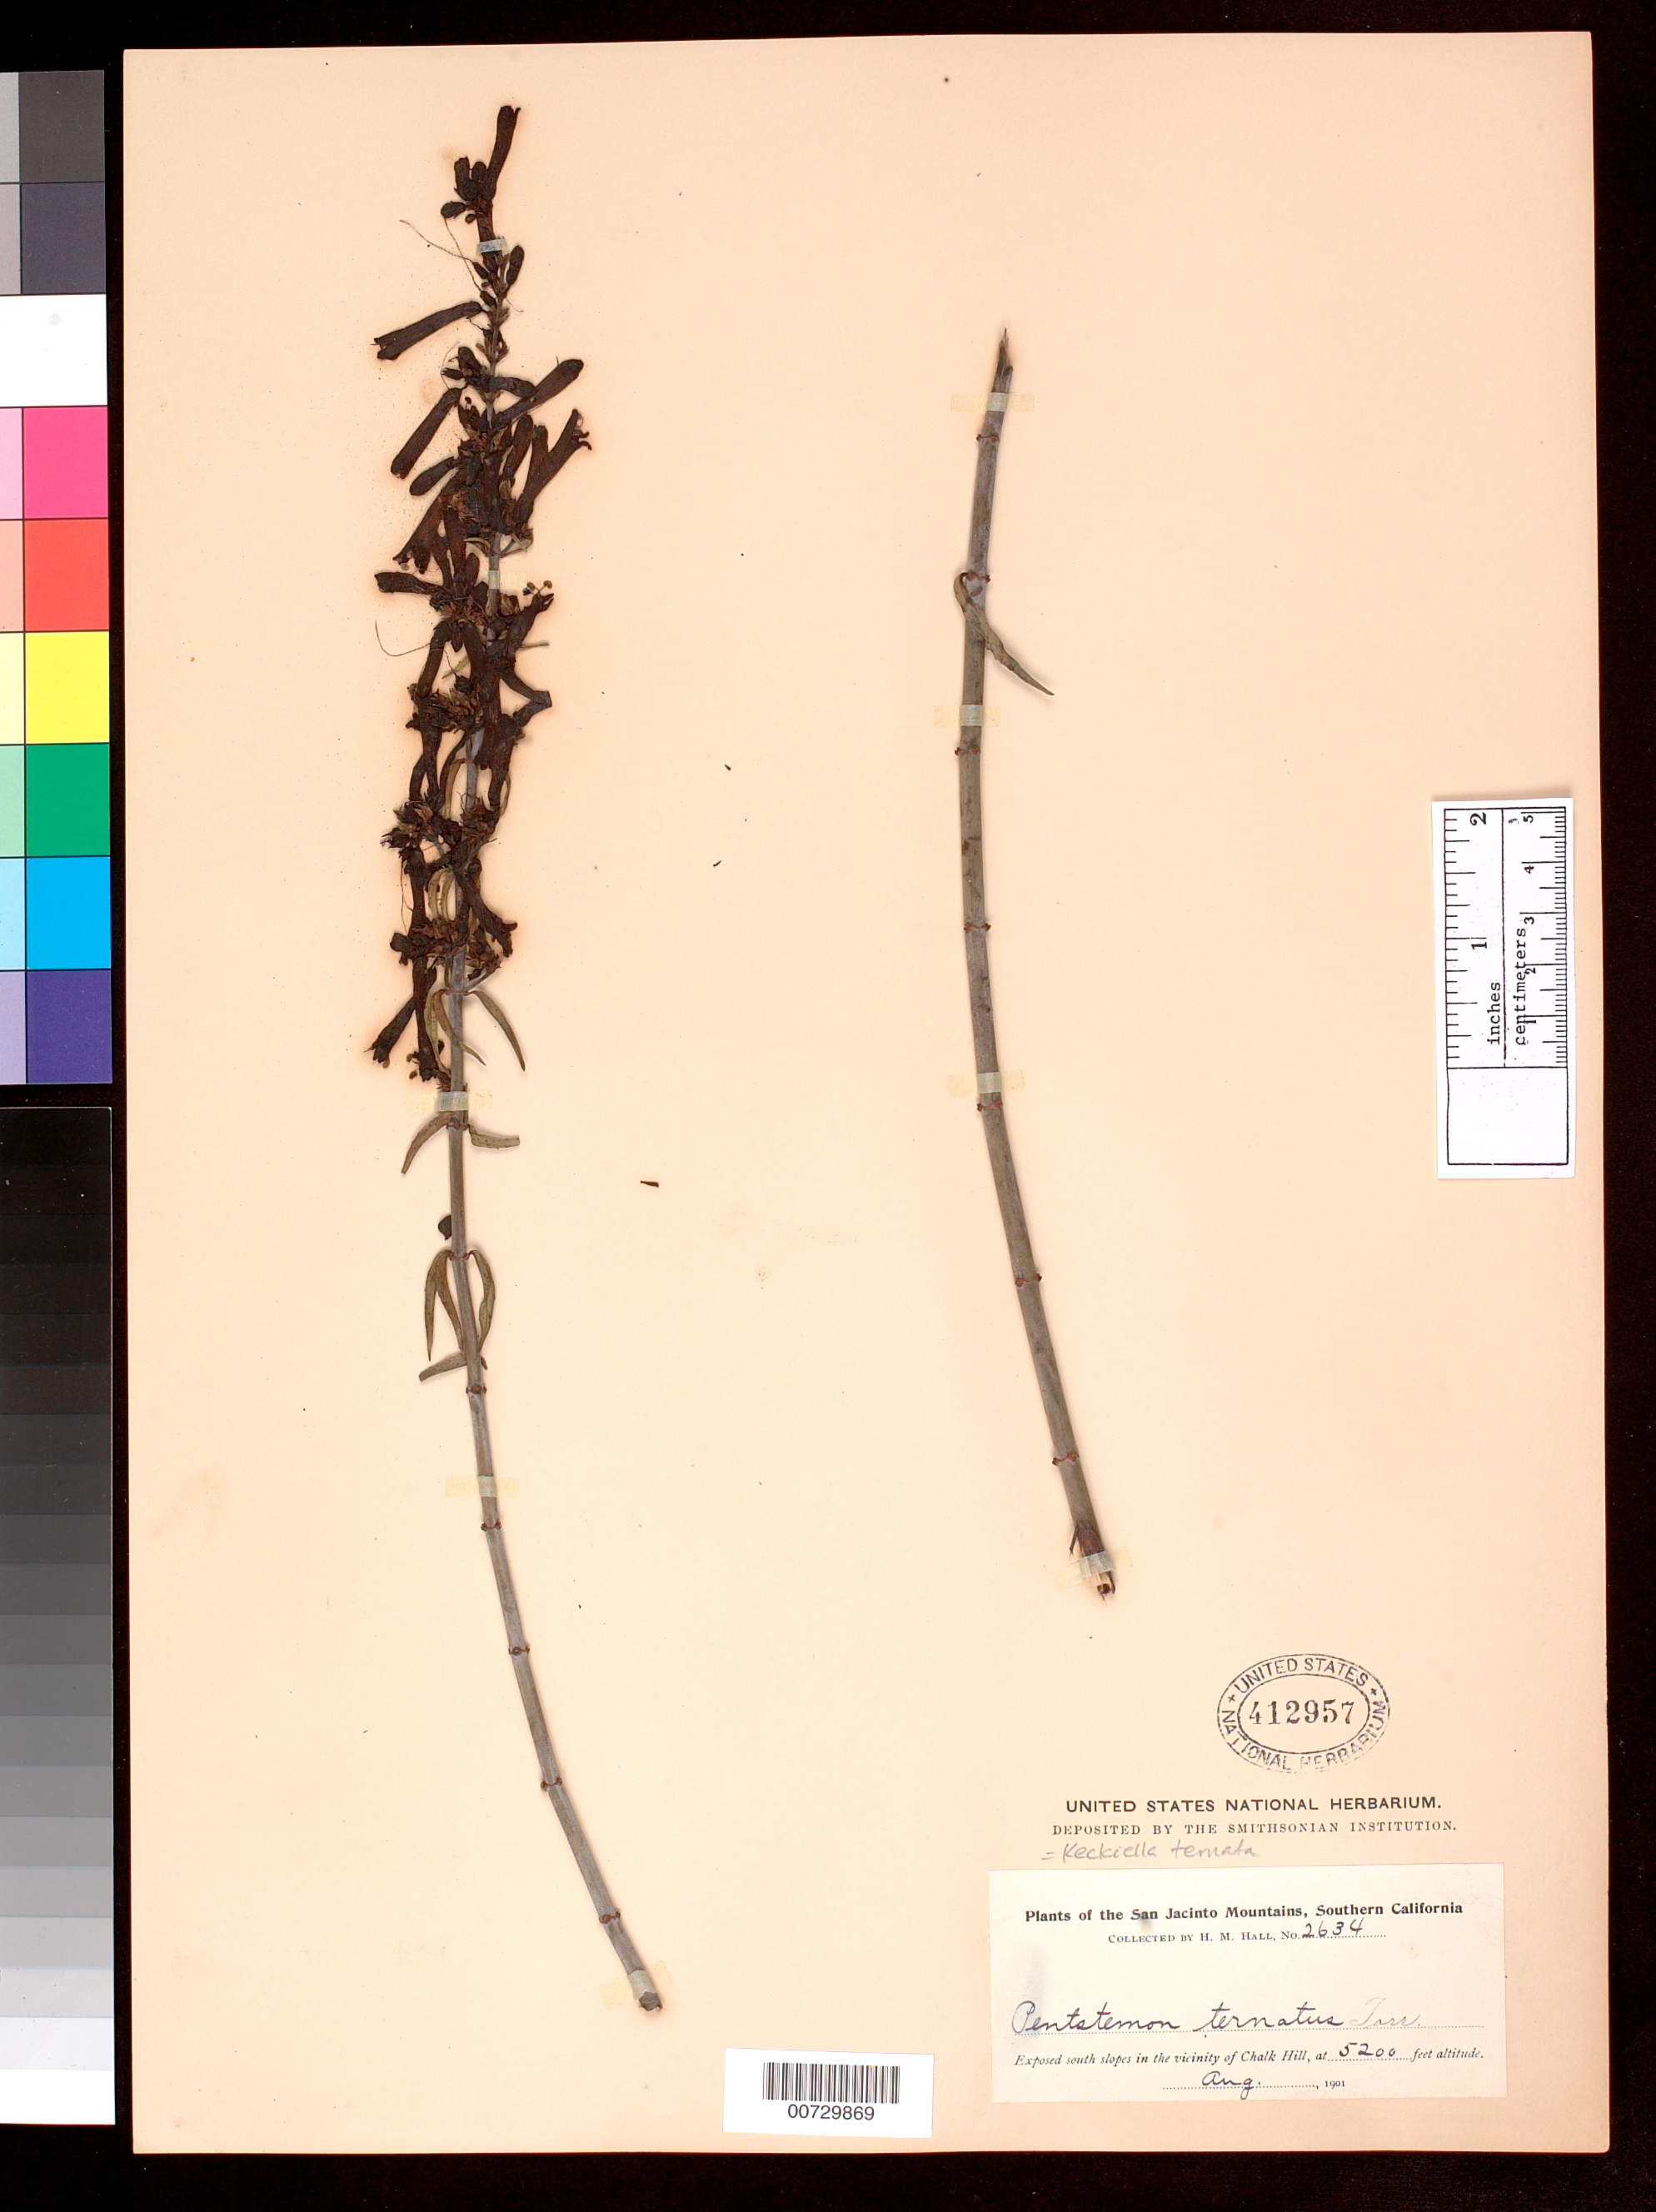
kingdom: Plantae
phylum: Tracheophyta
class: Magnoliopsida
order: Lamiales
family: Plantaginaceae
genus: Keckiella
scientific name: Keckiella ternata subsp. ternata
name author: (Torr. ex A. Gray) Straw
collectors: H. M. Hall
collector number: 2634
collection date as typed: Aug 1901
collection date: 1901-08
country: United States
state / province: California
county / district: Riverside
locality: Exposed south slopes in the vicinity of Chalk Hill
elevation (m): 1585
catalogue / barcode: US 412957